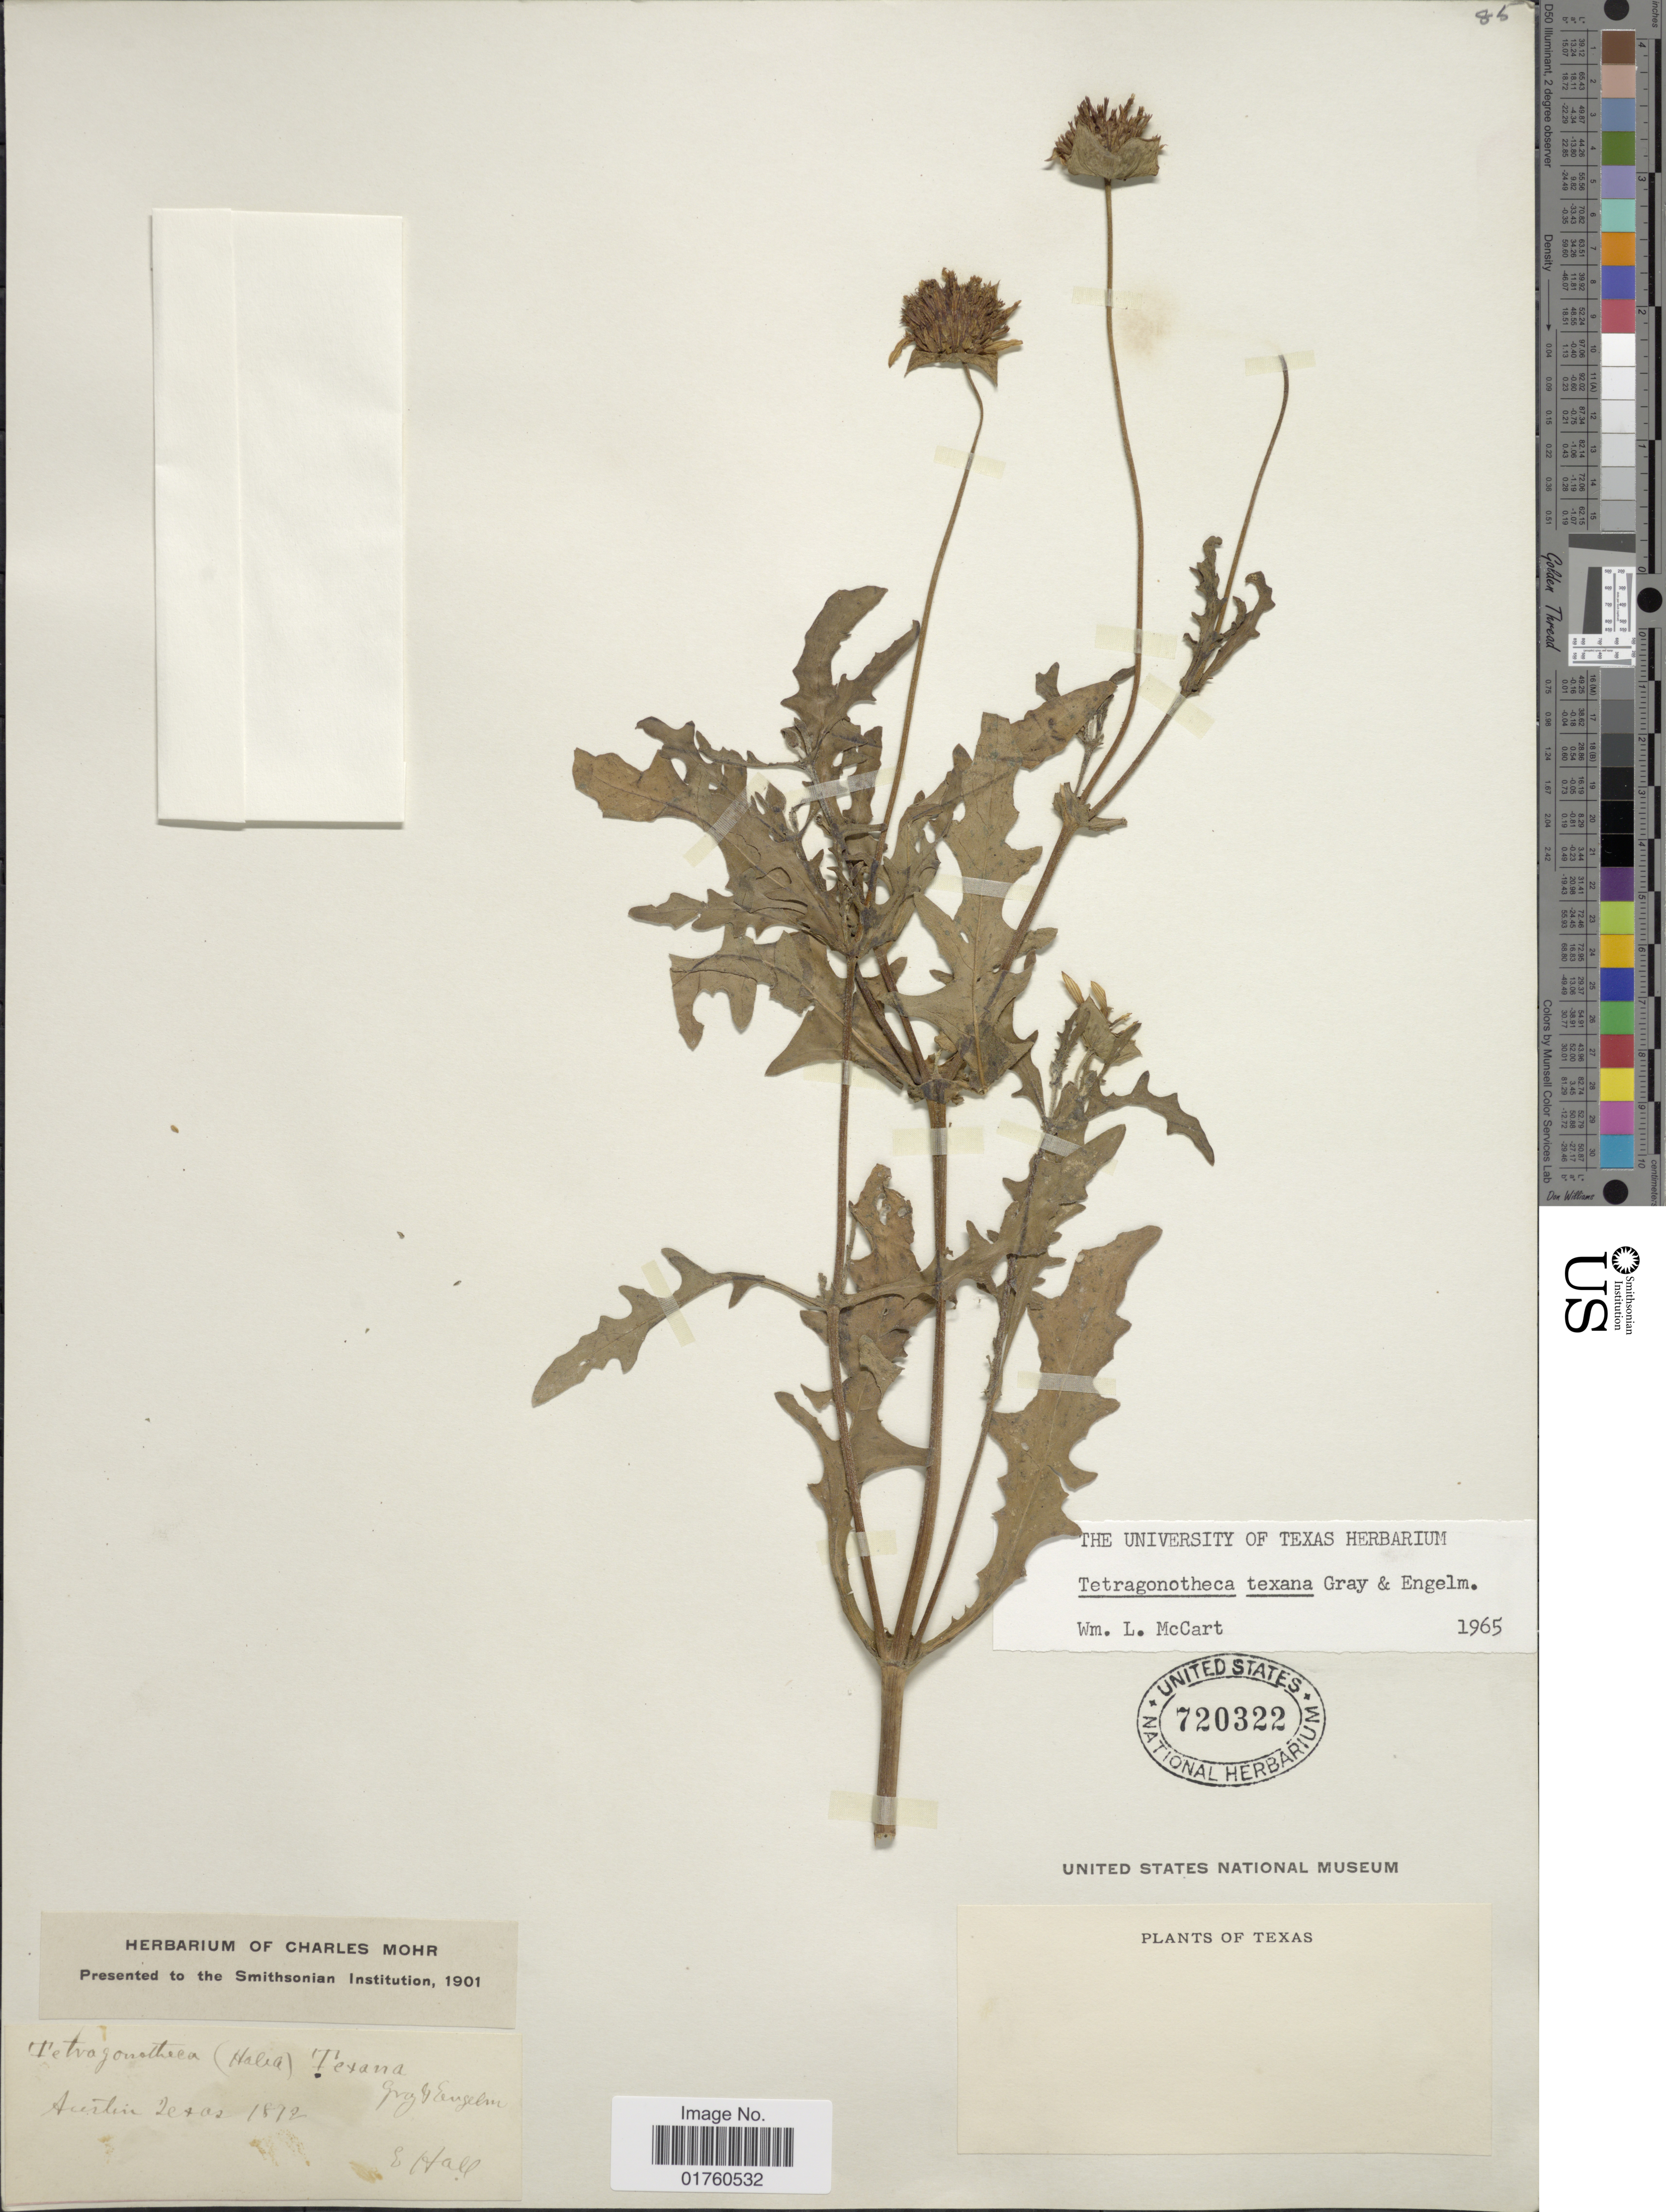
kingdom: Plantae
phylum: Tracheophyta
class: Magnoliopsida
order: Asterales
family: Asteraceae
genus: Tetragonotheca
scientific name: Tetragonotheca texana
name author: A. Gray & Engelm.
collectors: E. Hall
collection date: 1872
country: United States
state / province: Texas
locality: Austin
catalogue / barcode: US 720322